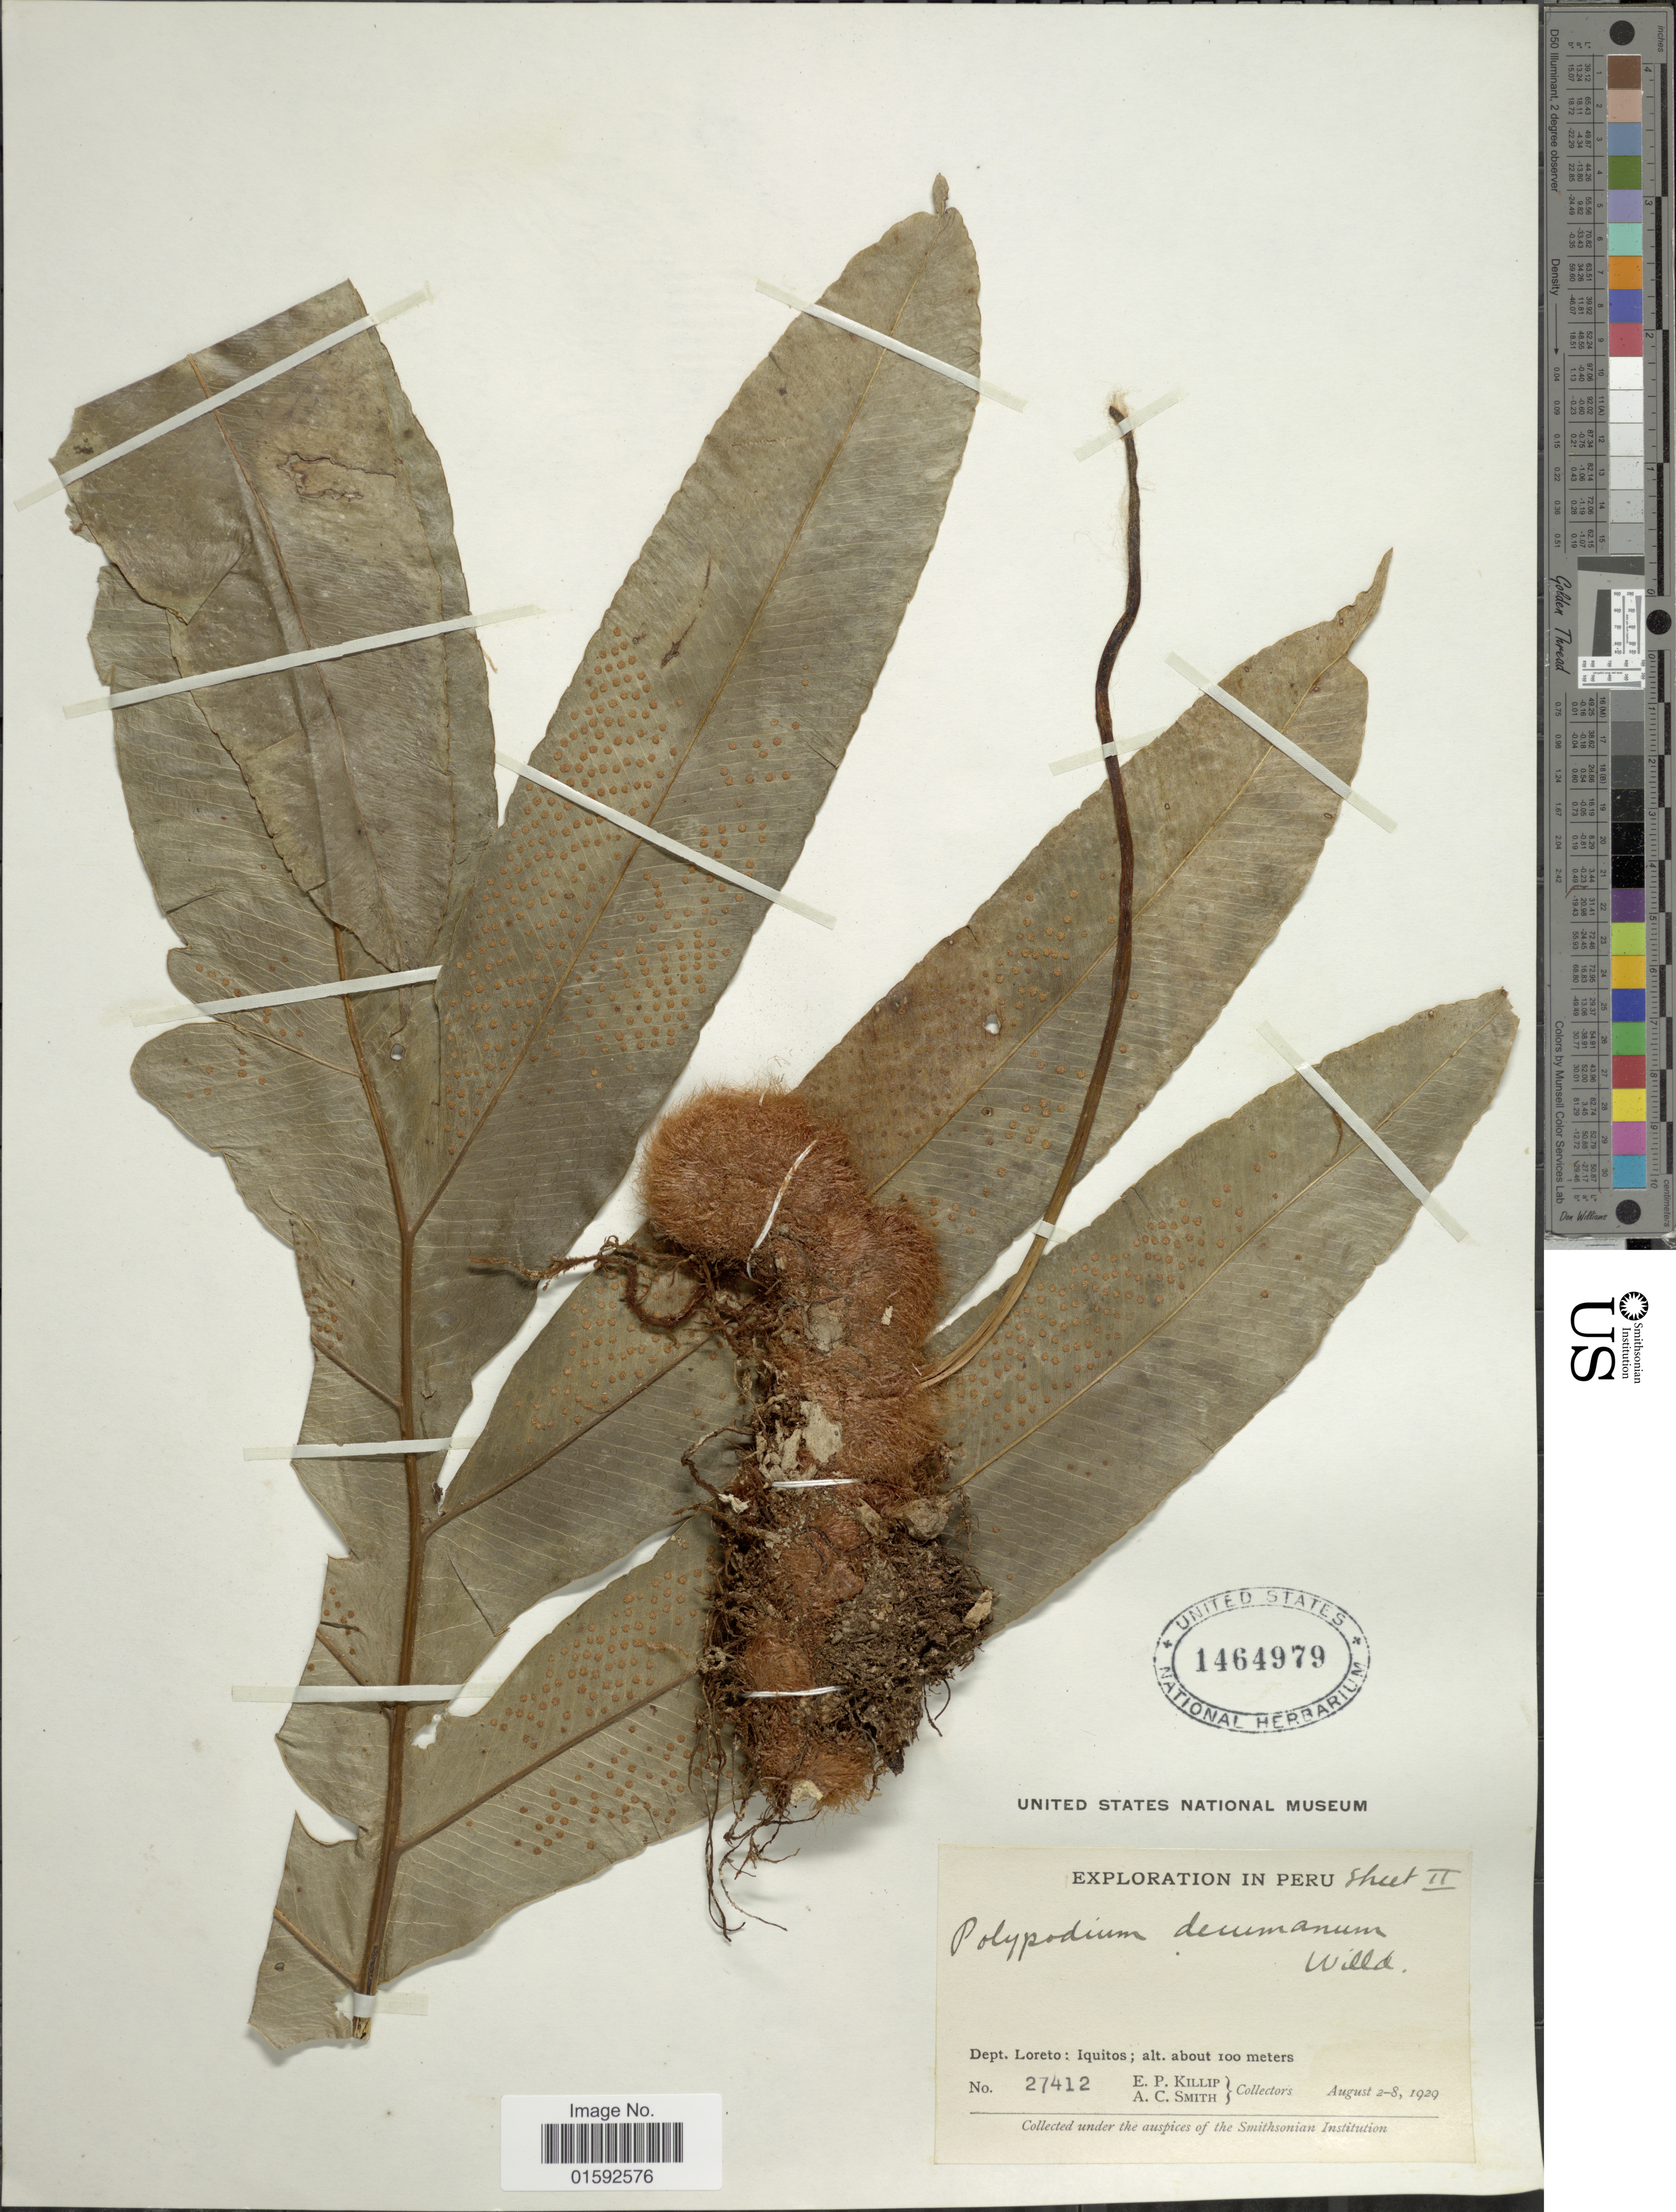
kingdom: Plantae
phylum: Tracheophyta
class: Polypodiopsida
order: Polypodiales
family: Polypodiaceae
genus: Phlebodium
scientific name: Phlebodium decumanum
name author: (Willd.) J. Sm.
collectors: E. P. Killip & A. C. Smith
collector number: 27412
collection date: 1929-08-02/1929-08-08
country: Peru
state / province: Loreto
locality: Peru, Dept. Loreto: Iquitos.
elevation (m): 100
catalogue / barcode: US 1464979